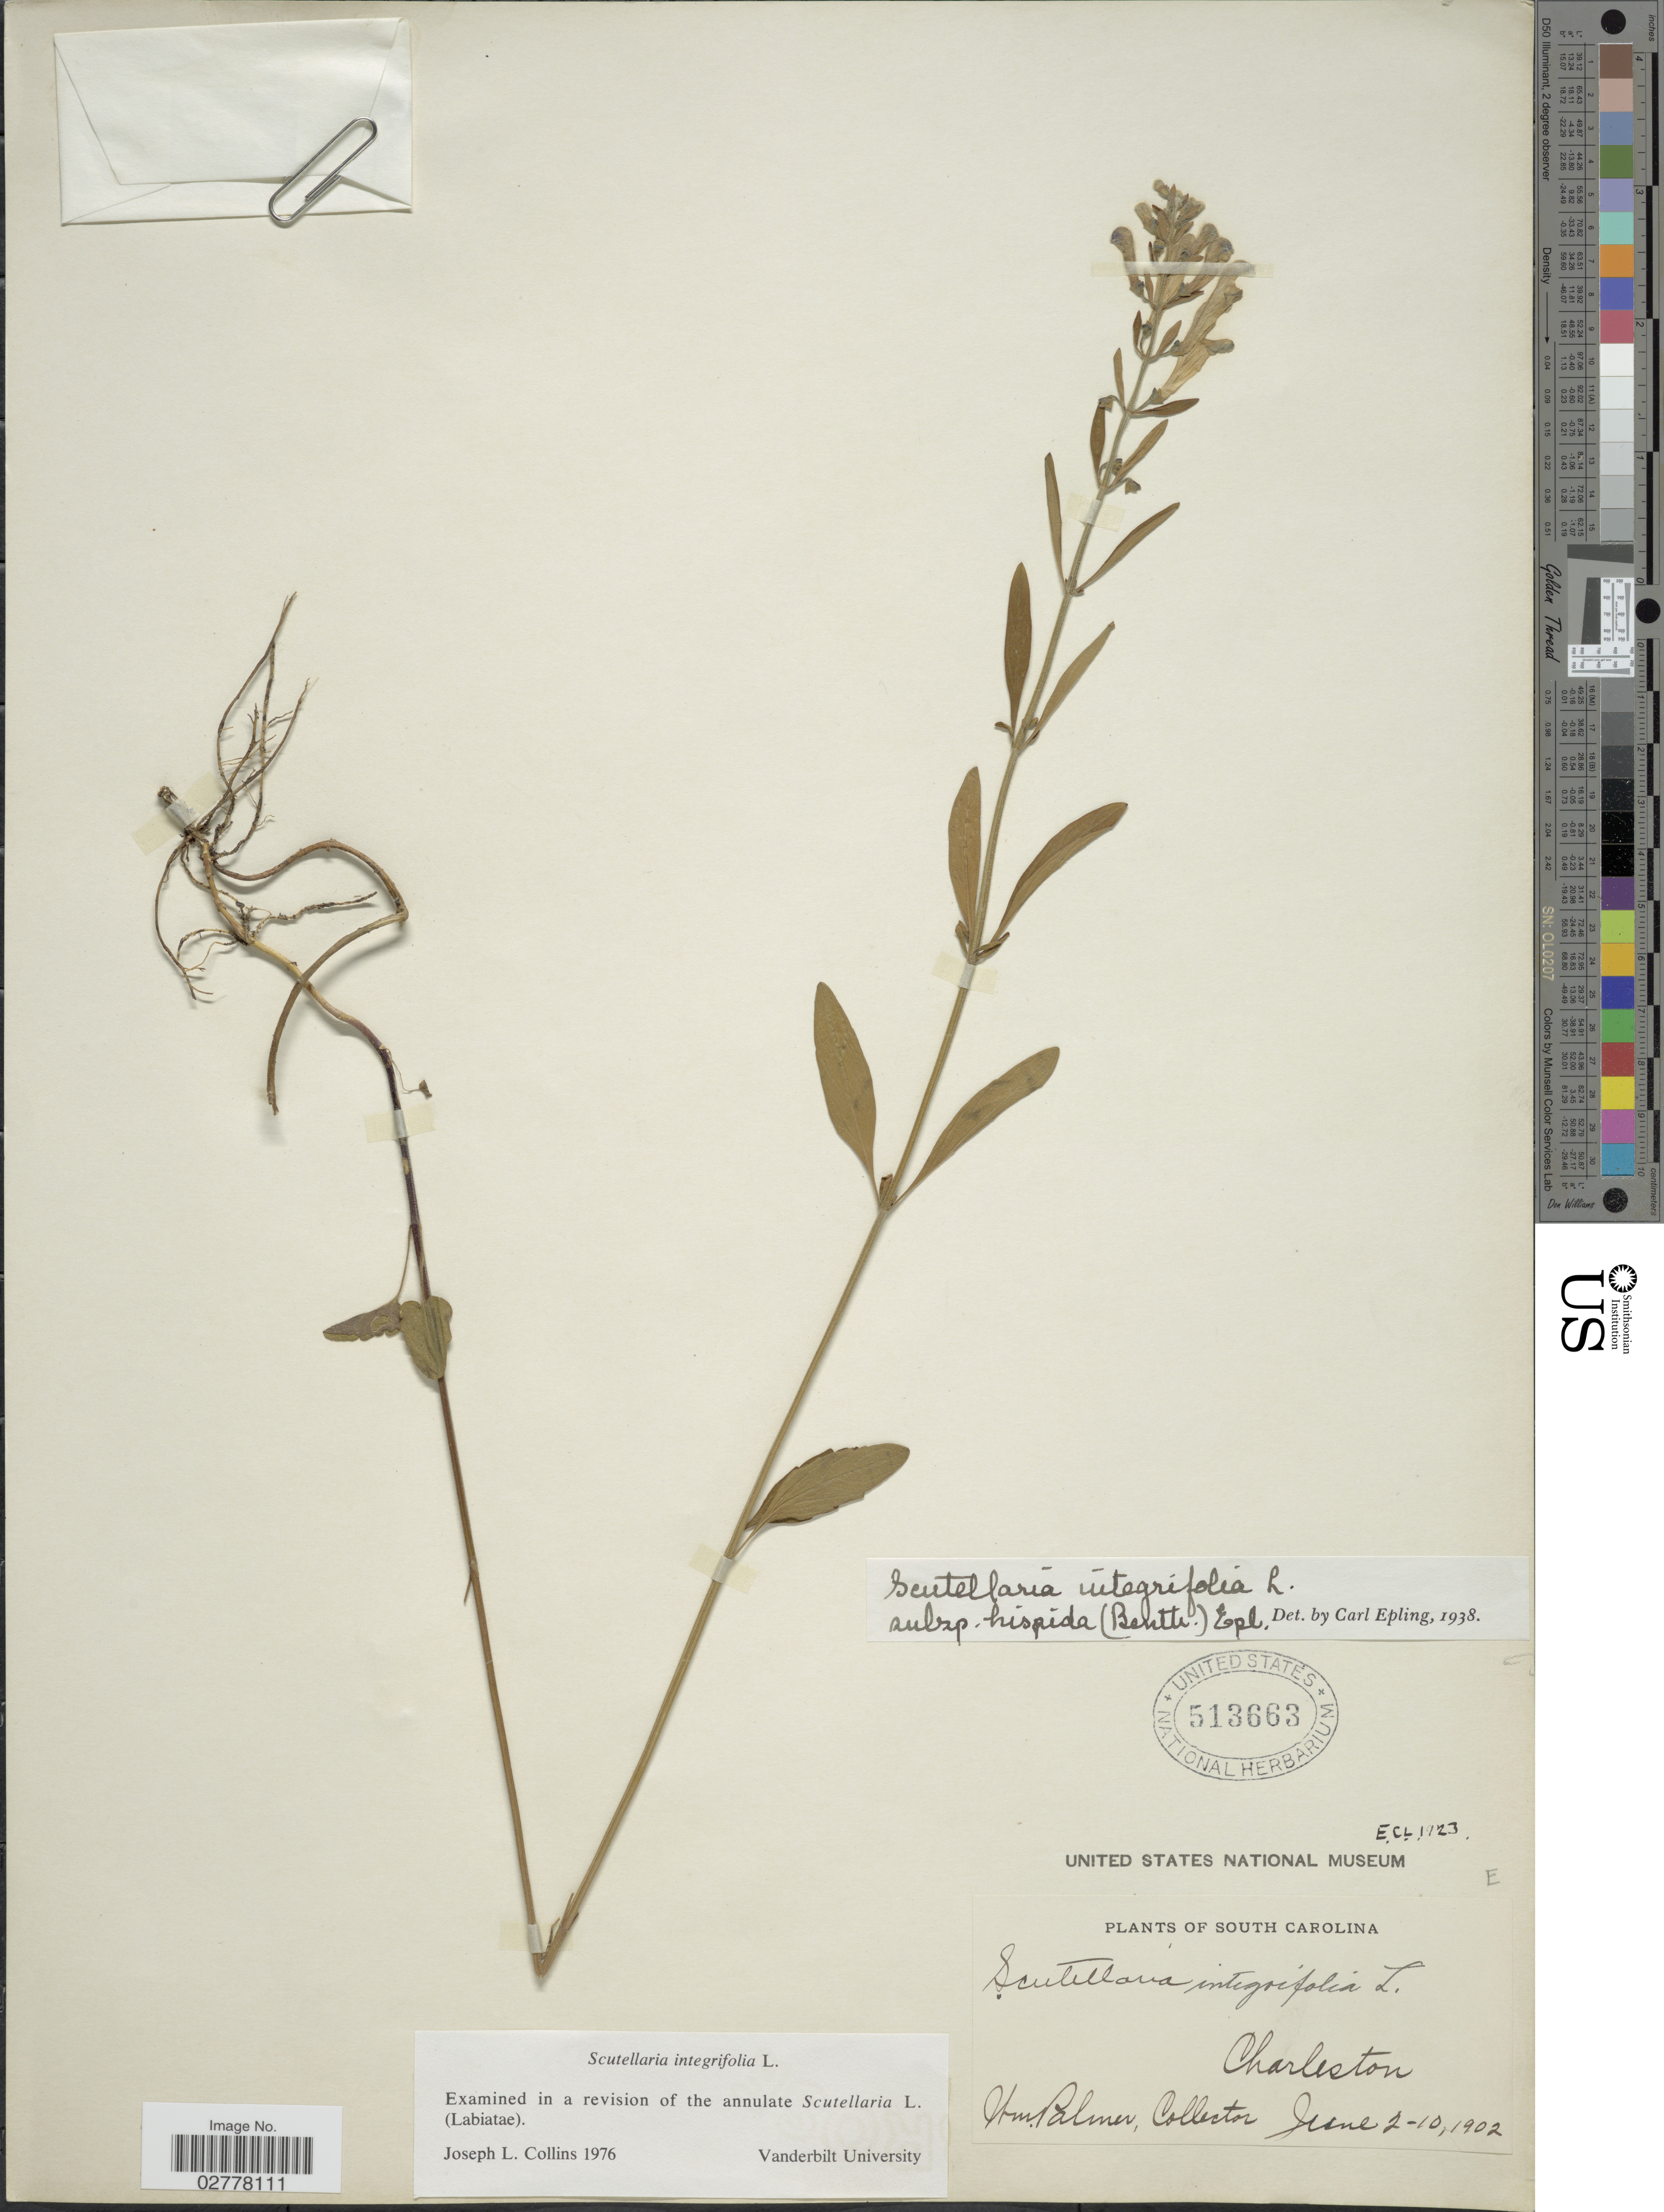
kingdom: Plantae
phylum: Tracheophyta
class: Magnoliopsida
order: Lamiales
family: Lamiaceae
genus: Scutellaria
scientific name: Scutellaria integrifolia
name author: L.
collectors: W. Palmer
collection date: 1902-06-02/1902-06-10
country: United States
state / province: South Carolina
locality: Charleston.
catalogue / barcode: US 513663